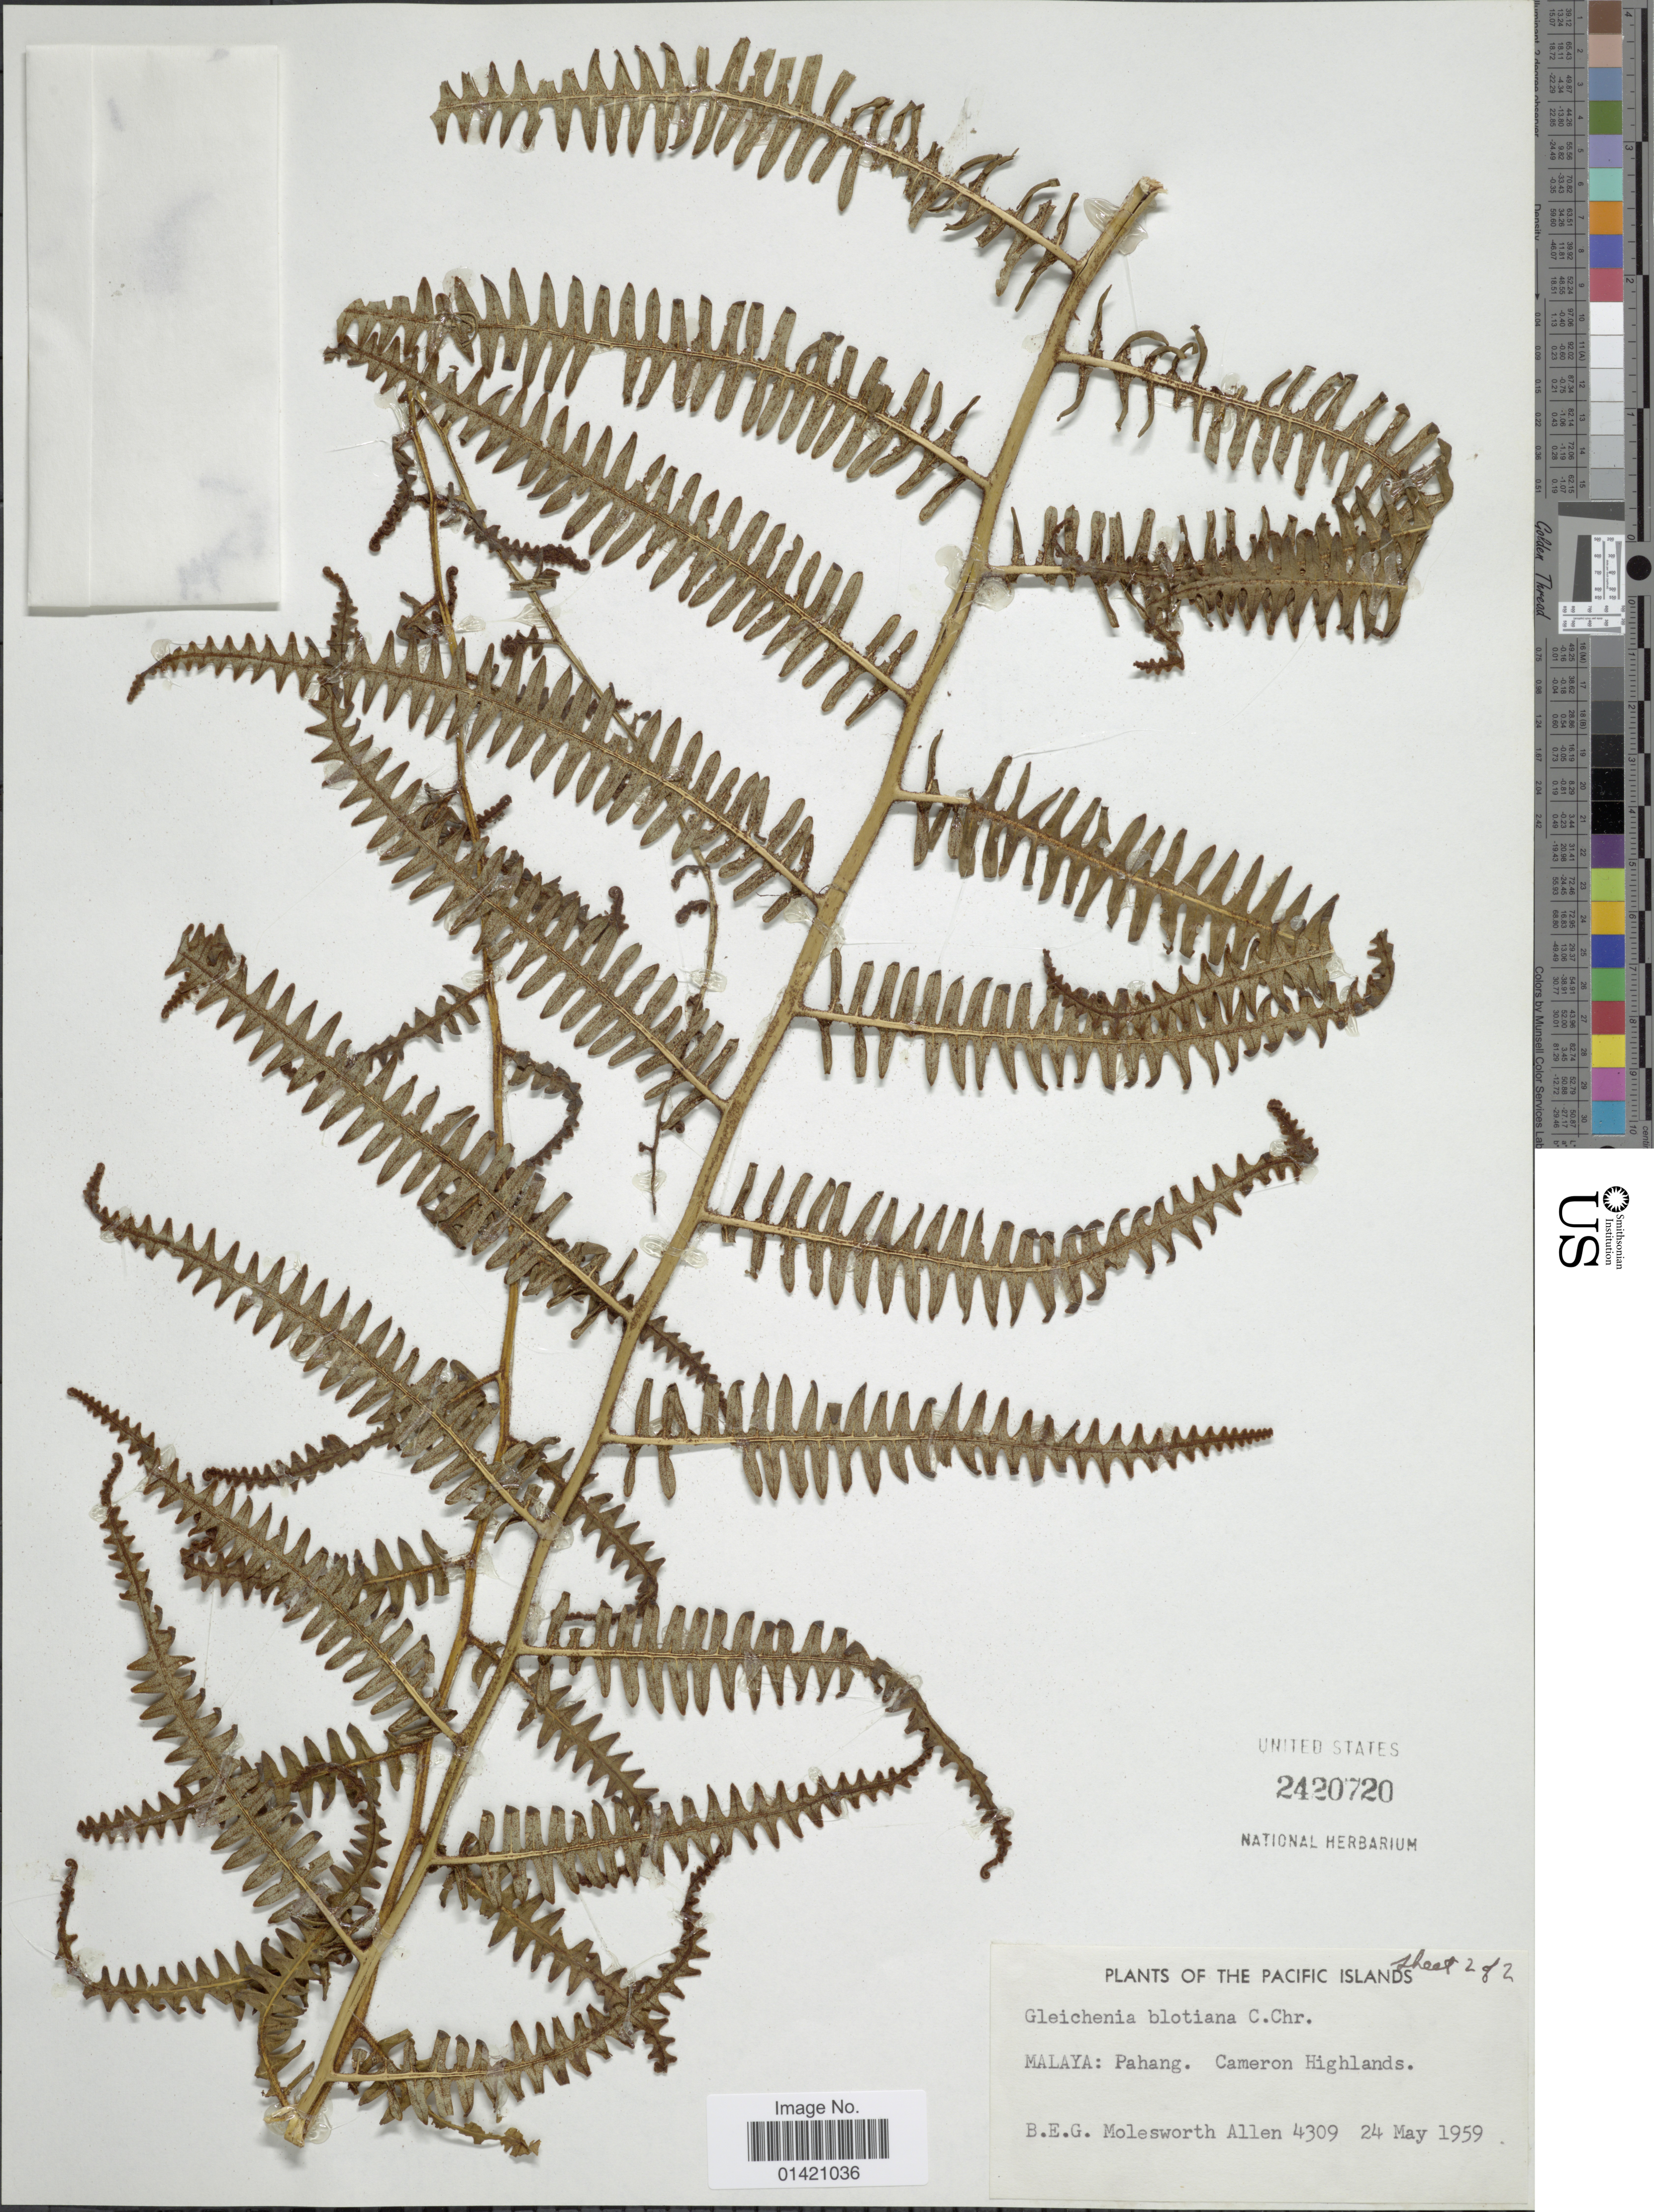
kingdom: Plantae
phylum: Tracheophyta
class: Polypodiopsida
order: Gleicheniales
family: Gleicheniaceae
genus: Diplopterygium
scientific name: Diplopterygium blotianum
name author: (C. Chr.) Nakai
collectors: B. E. G. Molesworth-Allen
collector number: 4309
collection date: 1959-05-24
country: Malaysia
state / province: Pahang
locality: The Pacific Islands. Malaya: Pahang. Cameron Highlands.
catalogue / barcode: US 2420720